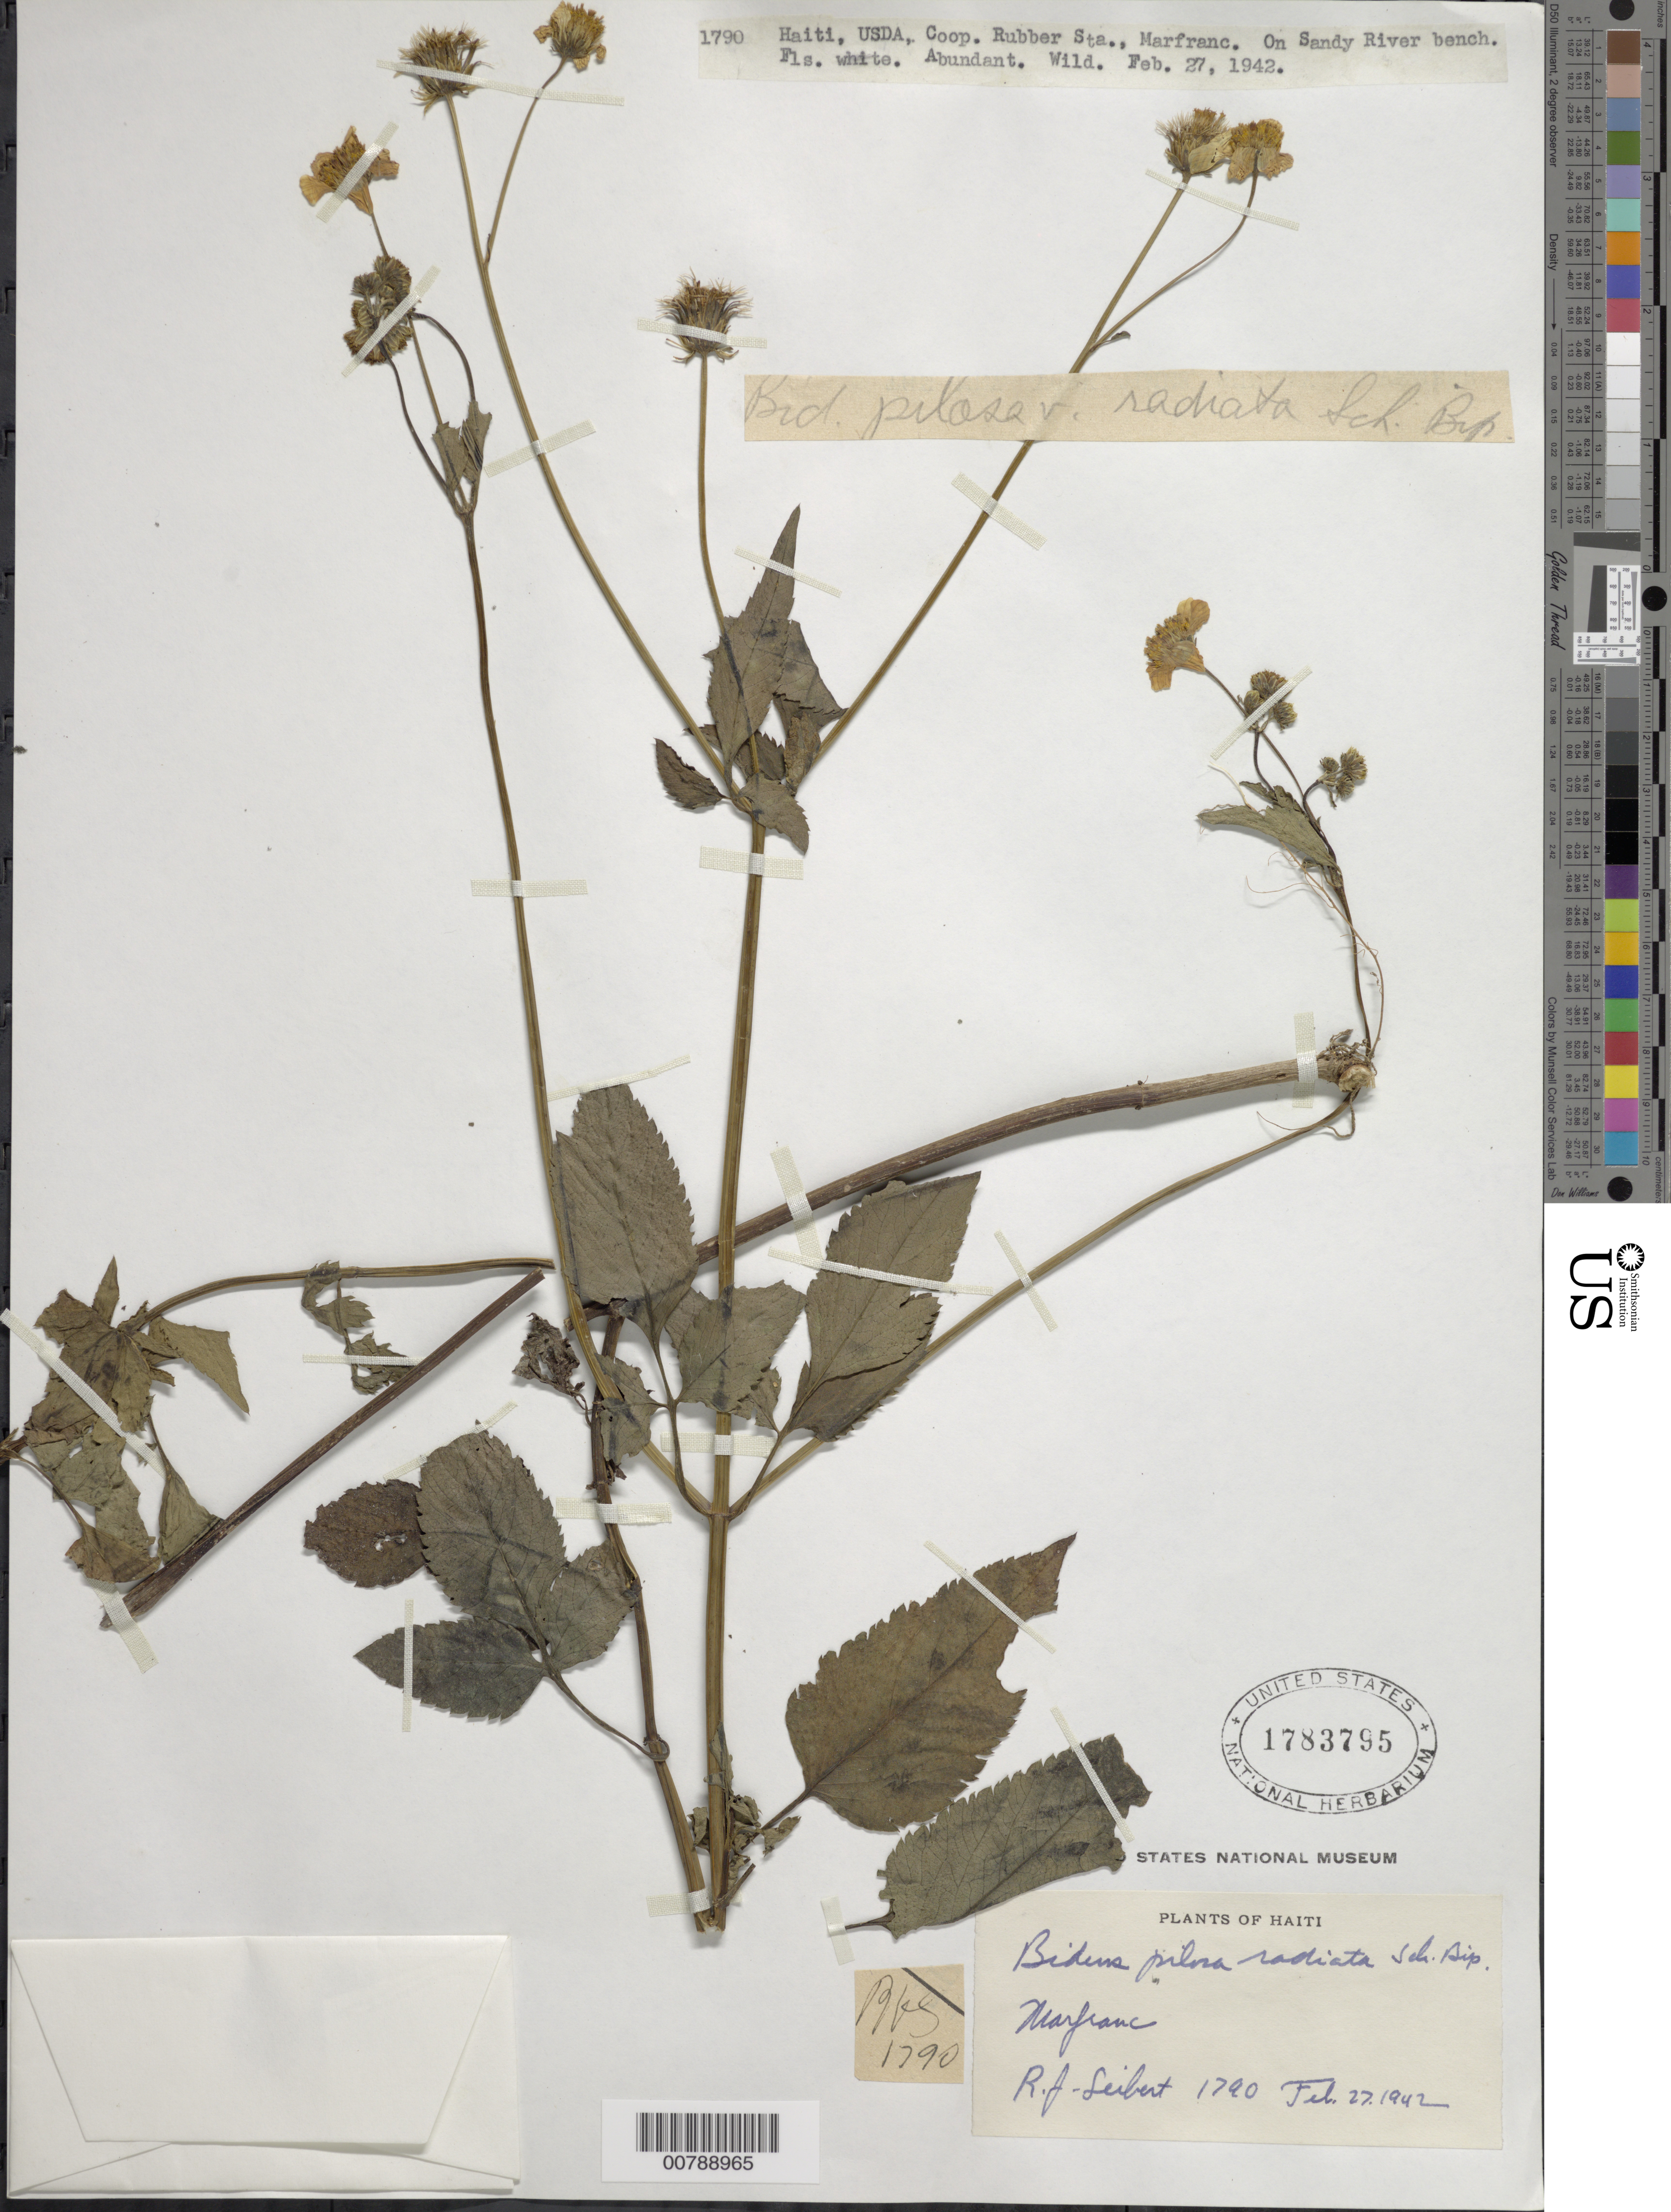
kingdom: Plantae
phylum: Tracheophyta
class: Magnoliopsida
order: Asterales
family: Asteraceae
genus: Bidens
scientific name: Bidens alba var. radiata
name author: (Sch. Bip.) R.E. Ballard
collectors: R. J. Seibert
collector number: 1740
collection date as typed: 27 Feb 1942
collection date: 1942-02-27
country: Haiti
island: Hispaniola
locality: Marfranc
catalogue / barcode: US 1783795